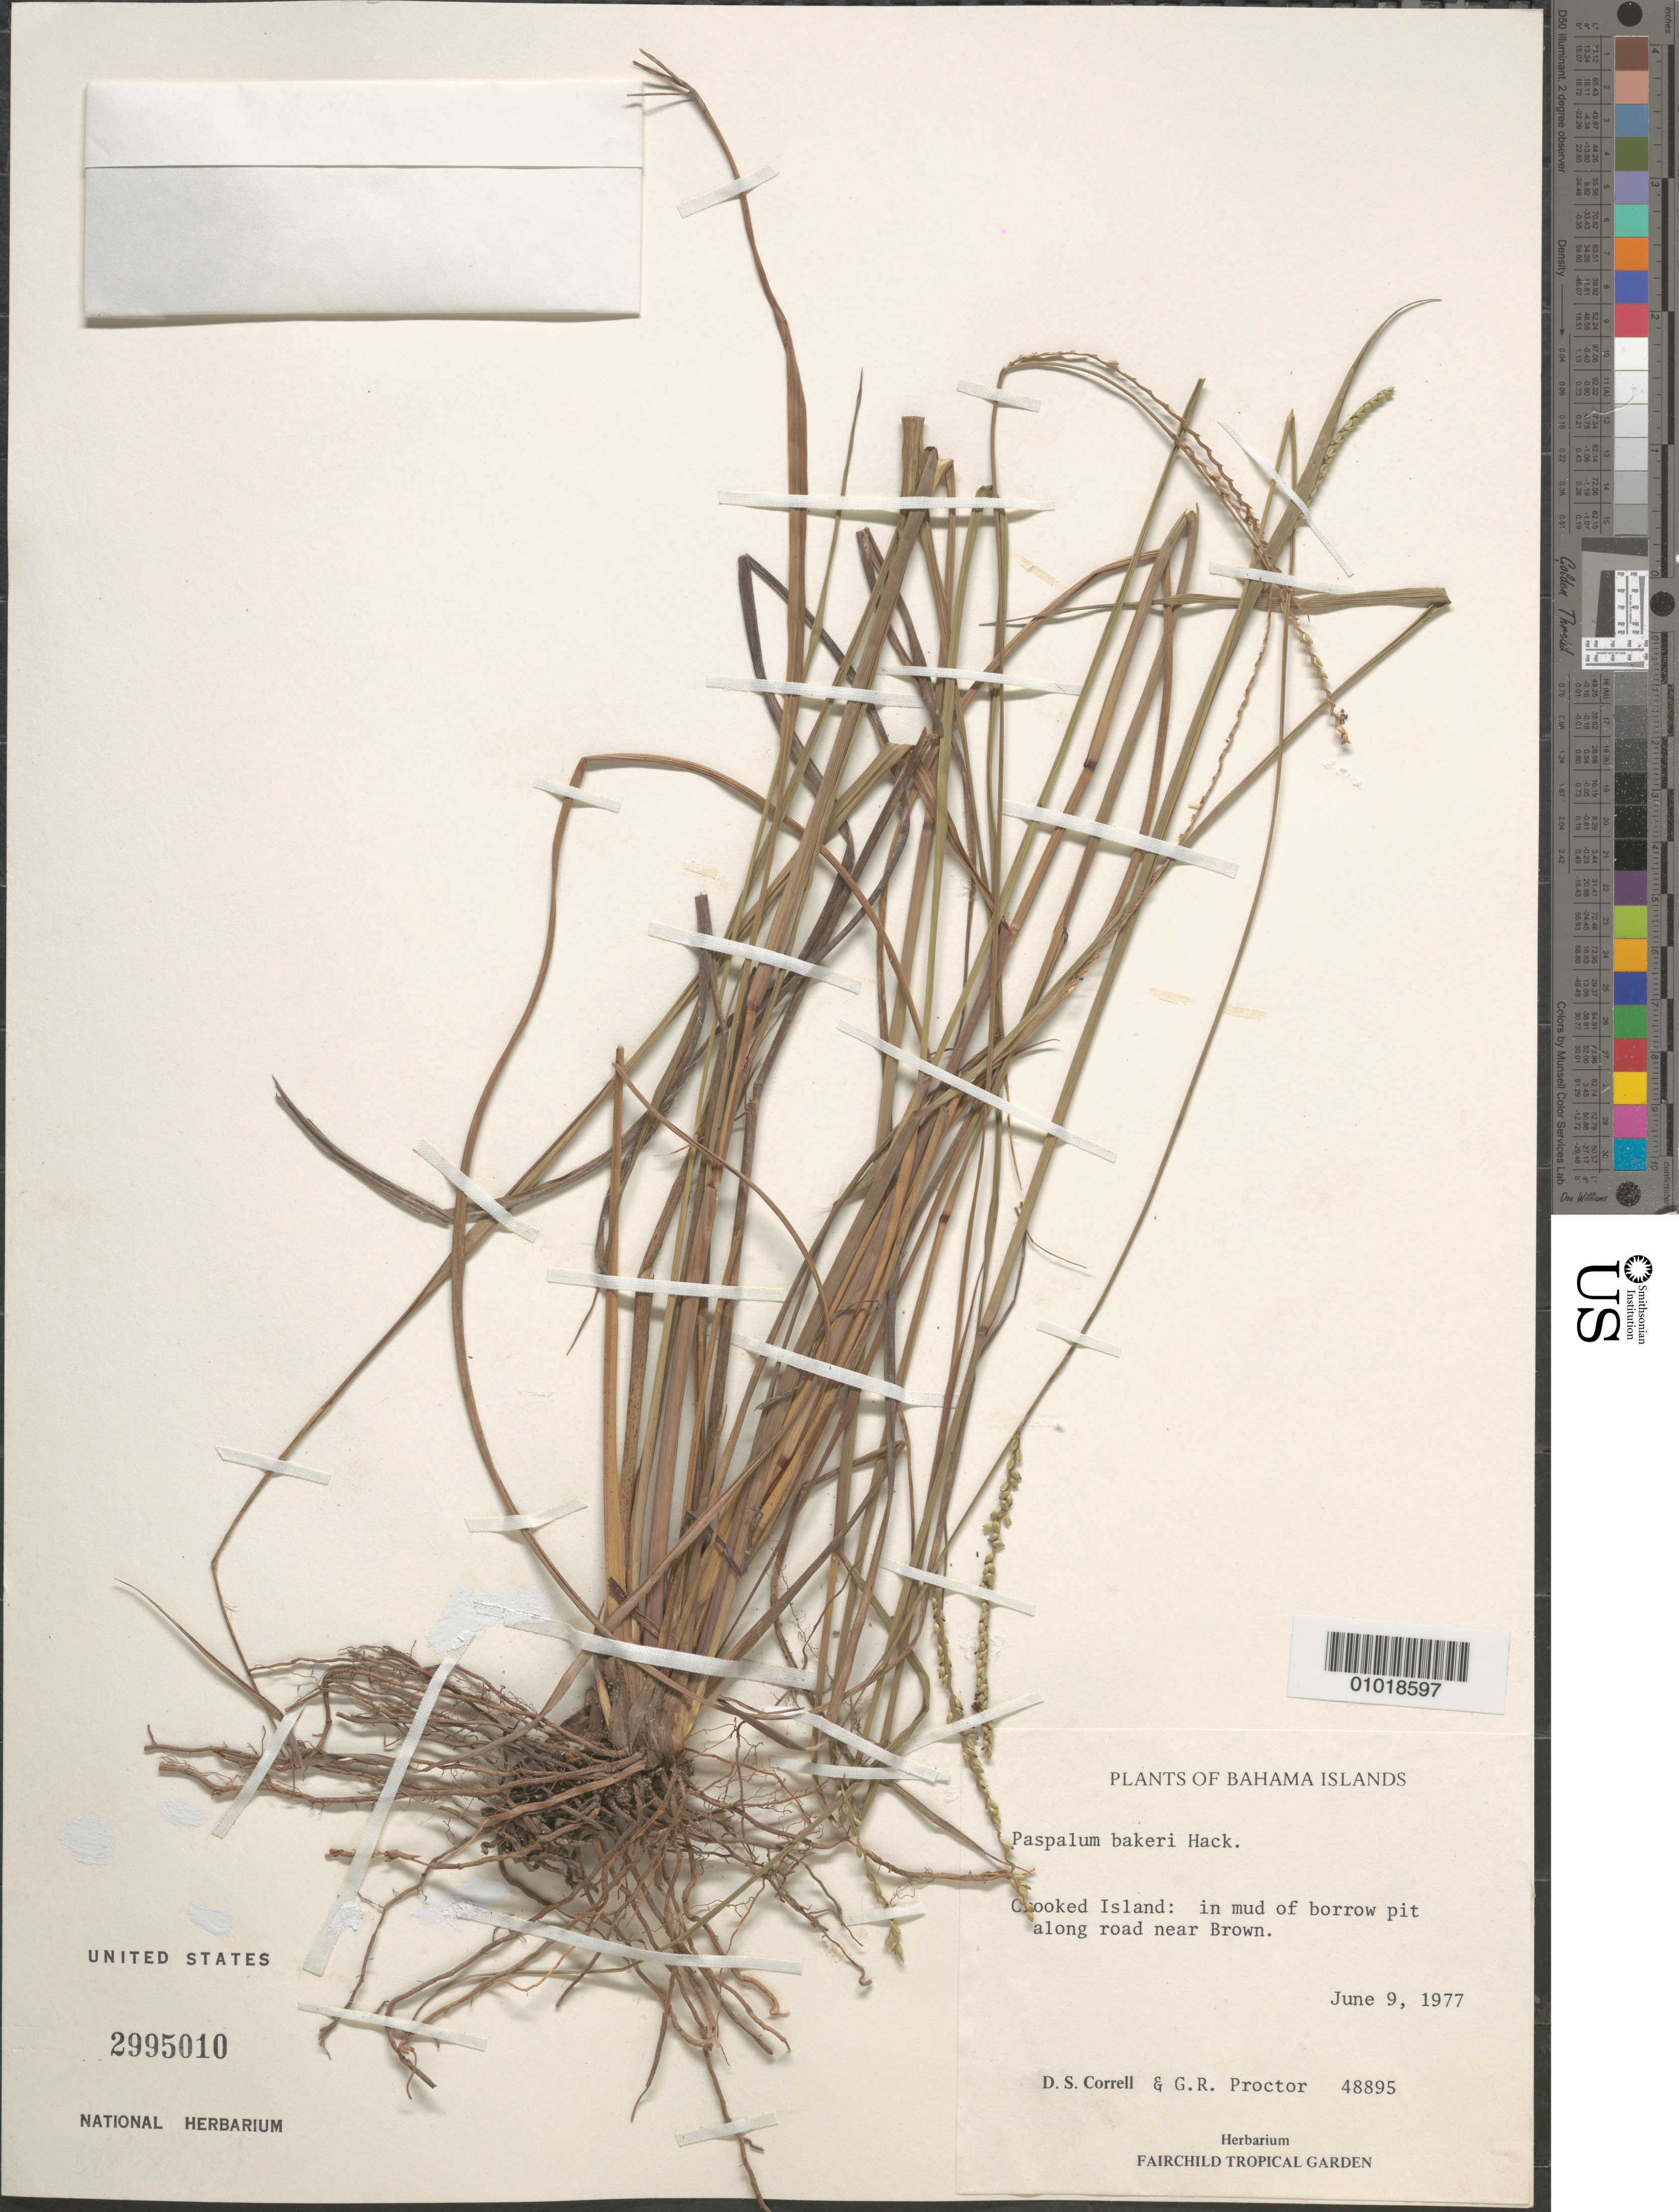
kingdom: Plantae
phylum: Tracheophyta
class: Liliopsida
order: Poales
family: Poaceae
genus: Paspalum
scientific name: Paspalum bakeri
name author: Hook.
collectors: D. S. Correll & G. R. Proctor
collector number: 48895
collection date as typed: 09 Jun 1977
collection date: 1977-06-09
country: Bahamas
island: Crooked I.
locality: In mud of borrow pit along road near Brown.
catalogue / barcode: US 2995010